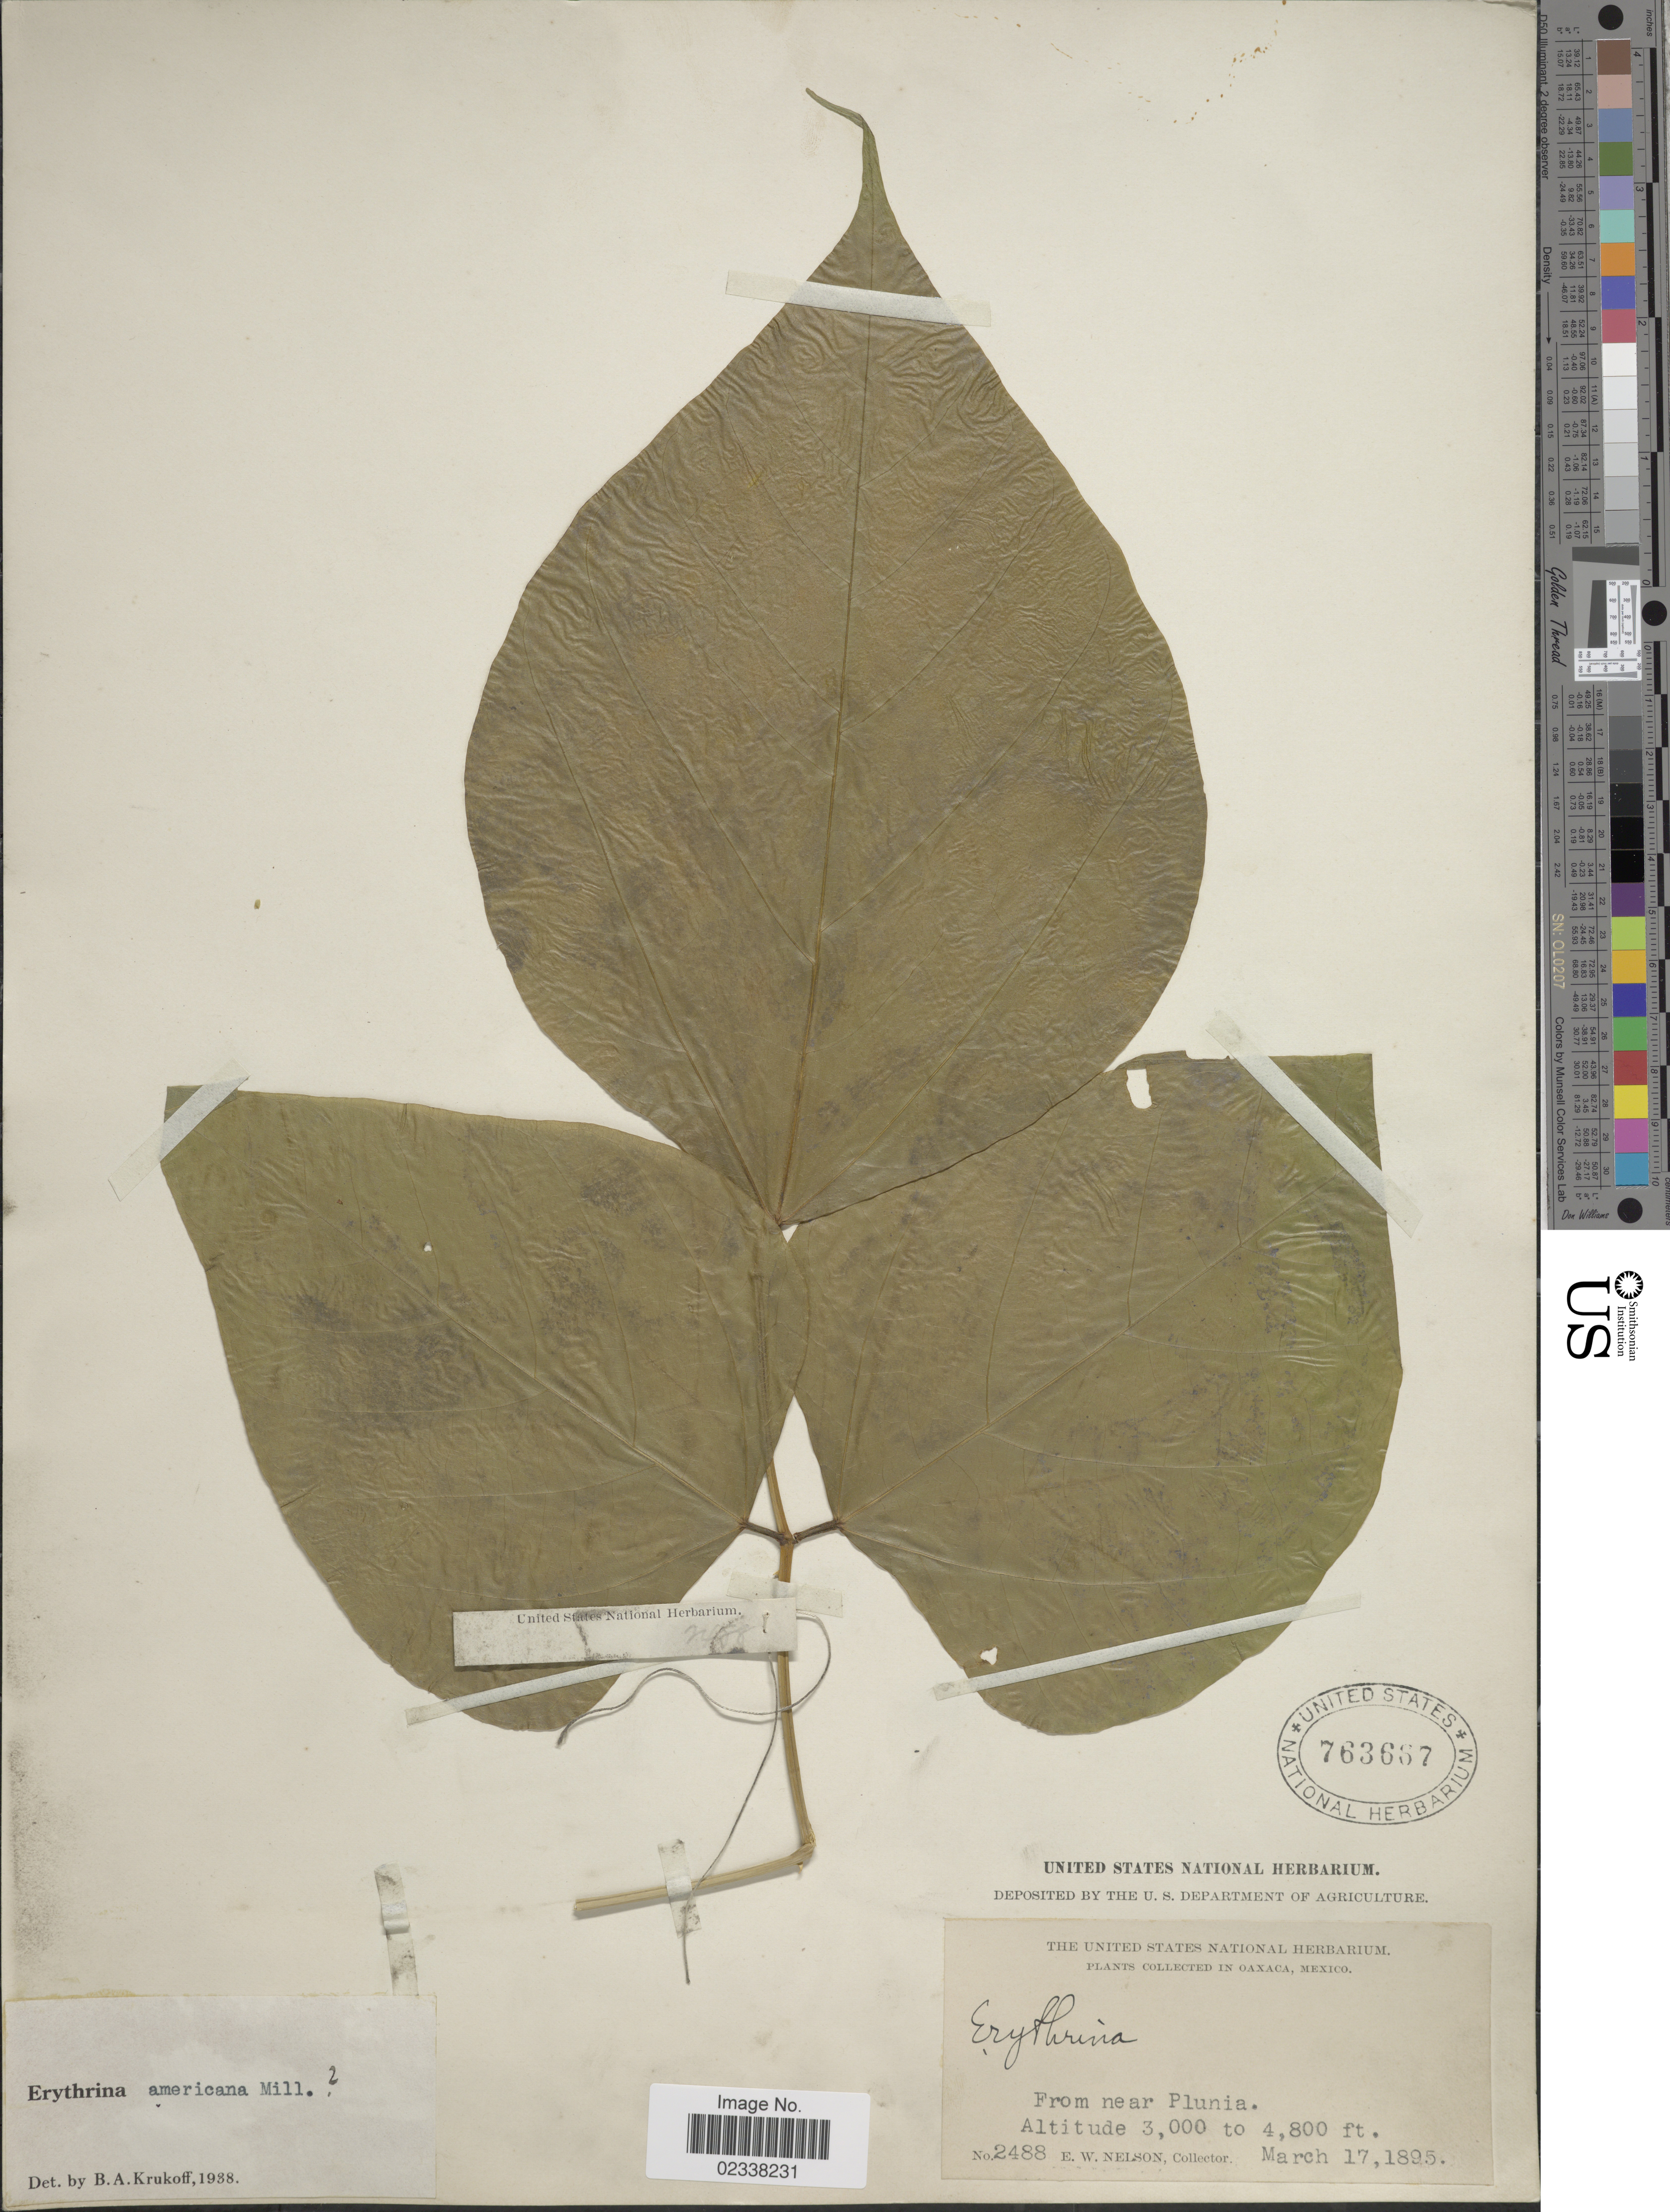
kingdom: Plantae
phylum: Tracheophyta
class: Magnoliopsida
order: Fabales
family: Fabaceae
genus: Erythrina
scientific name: Erythrina americana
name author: Mill.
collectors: E. W. Nelson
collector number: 2488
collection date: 1895-03-17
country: Mexico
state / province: Oaxaca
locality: From near Plunia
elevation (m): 914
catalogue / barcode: US 763667